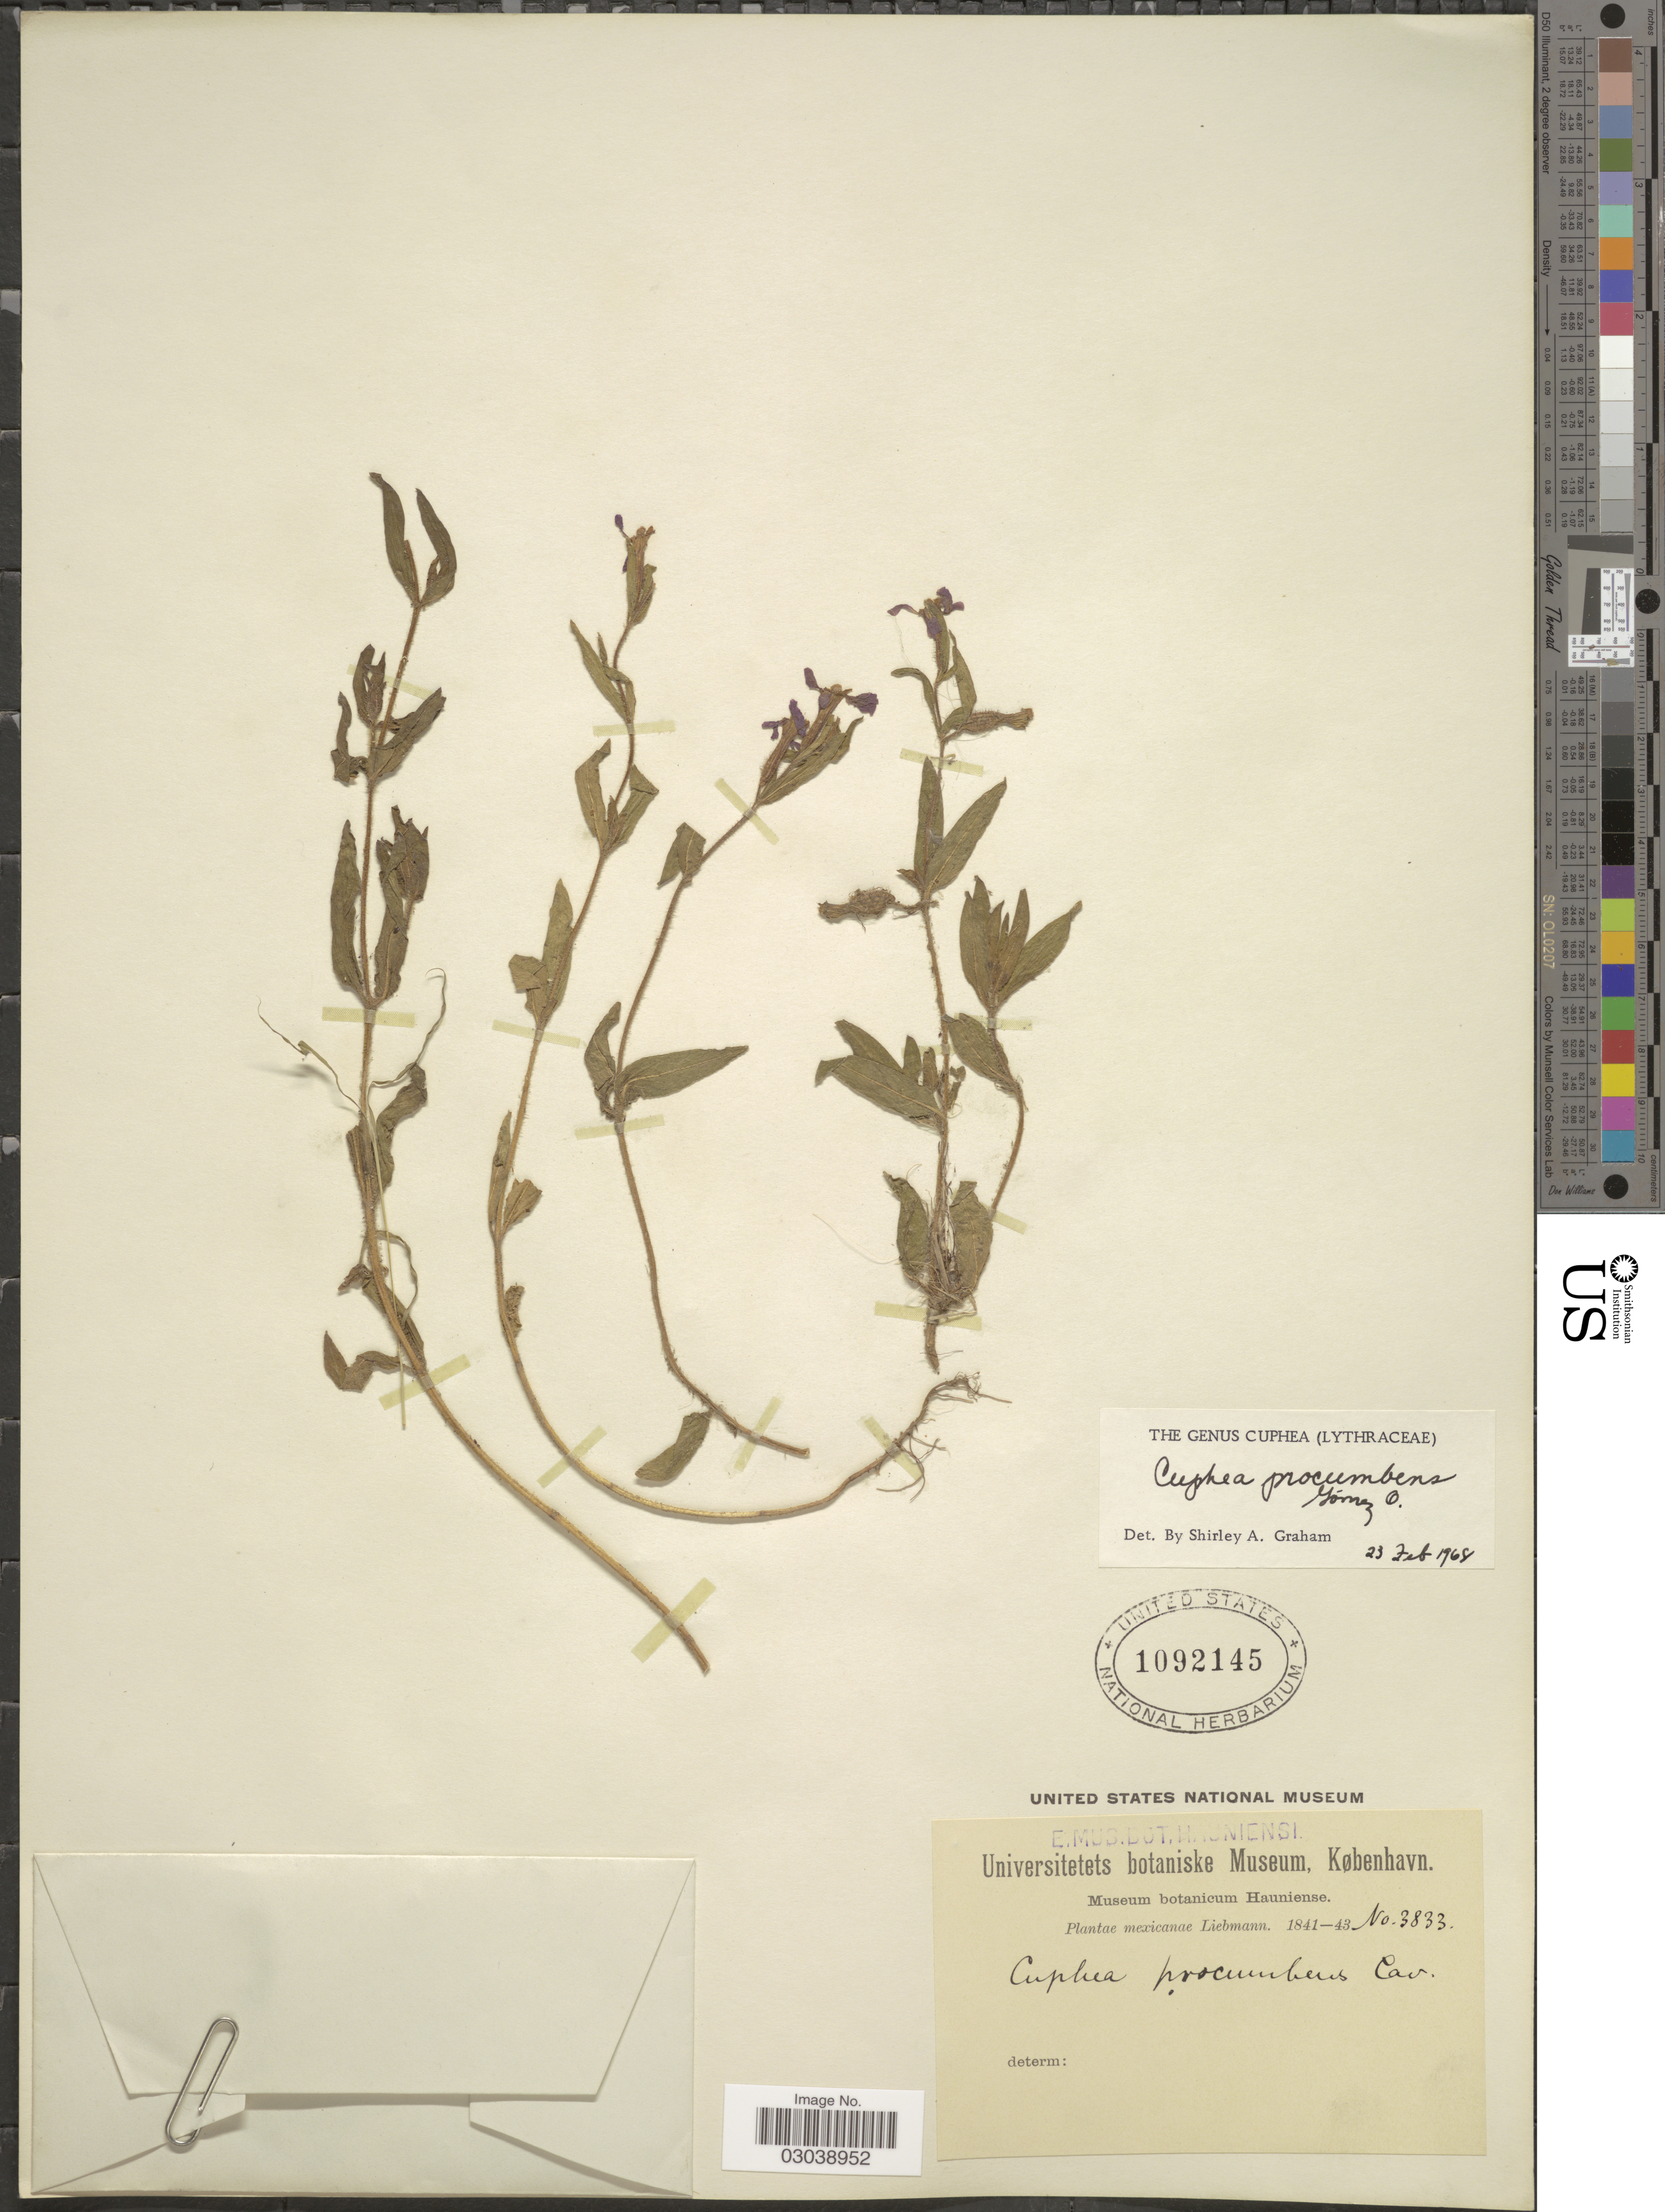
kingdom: Plantae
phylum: Tracheophyta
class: Magnoliopsida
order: Myrtales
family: Lythraceae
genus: Cuphea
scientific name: Cuphea procumbens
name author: L.D. Gómez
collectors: Liebmann, --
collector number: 3833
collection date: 1841/1843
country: Mexico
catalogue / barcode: US 1092145